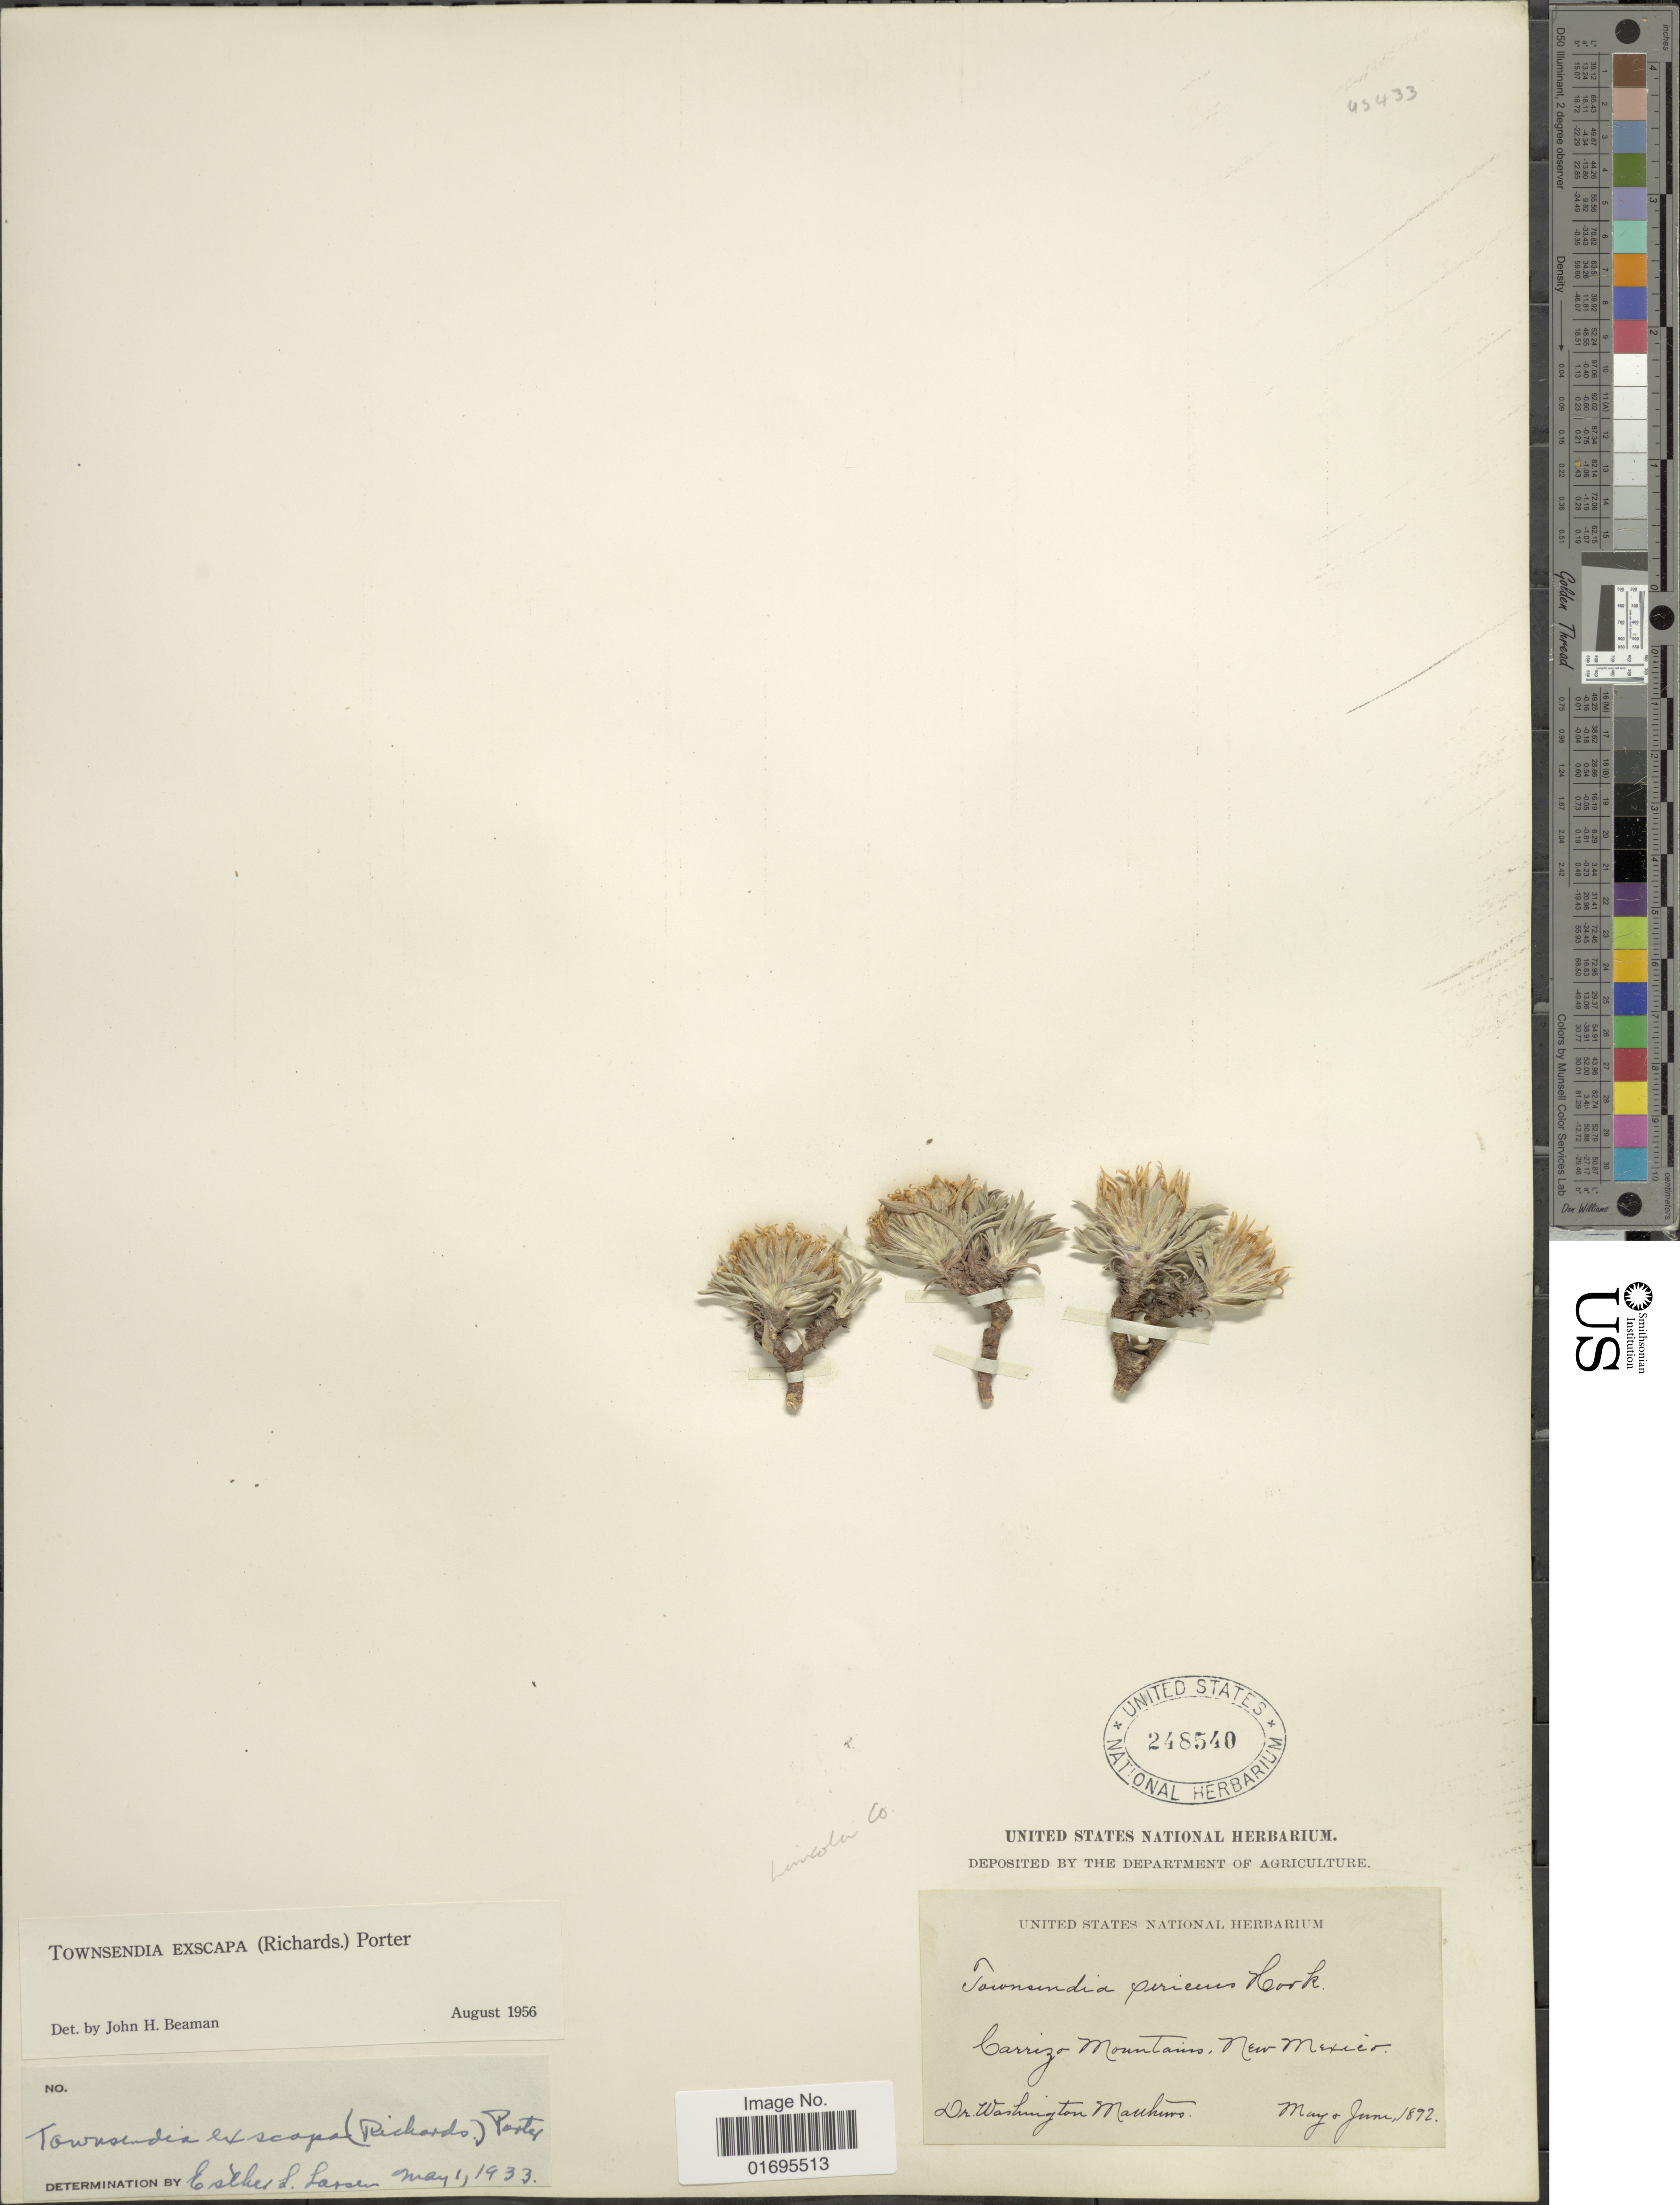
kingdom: Plantae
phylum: Tracheophyta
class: Magnoliopsida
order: Asterales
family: Asteraceae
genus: Townsendia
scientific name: Townsendia exscapa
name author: (Richardson) Porter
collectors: W. Manhiro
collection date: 1892-05/1892-06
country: United States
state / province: New Mexico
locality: Carrizo Mountains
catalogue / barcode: US 248540